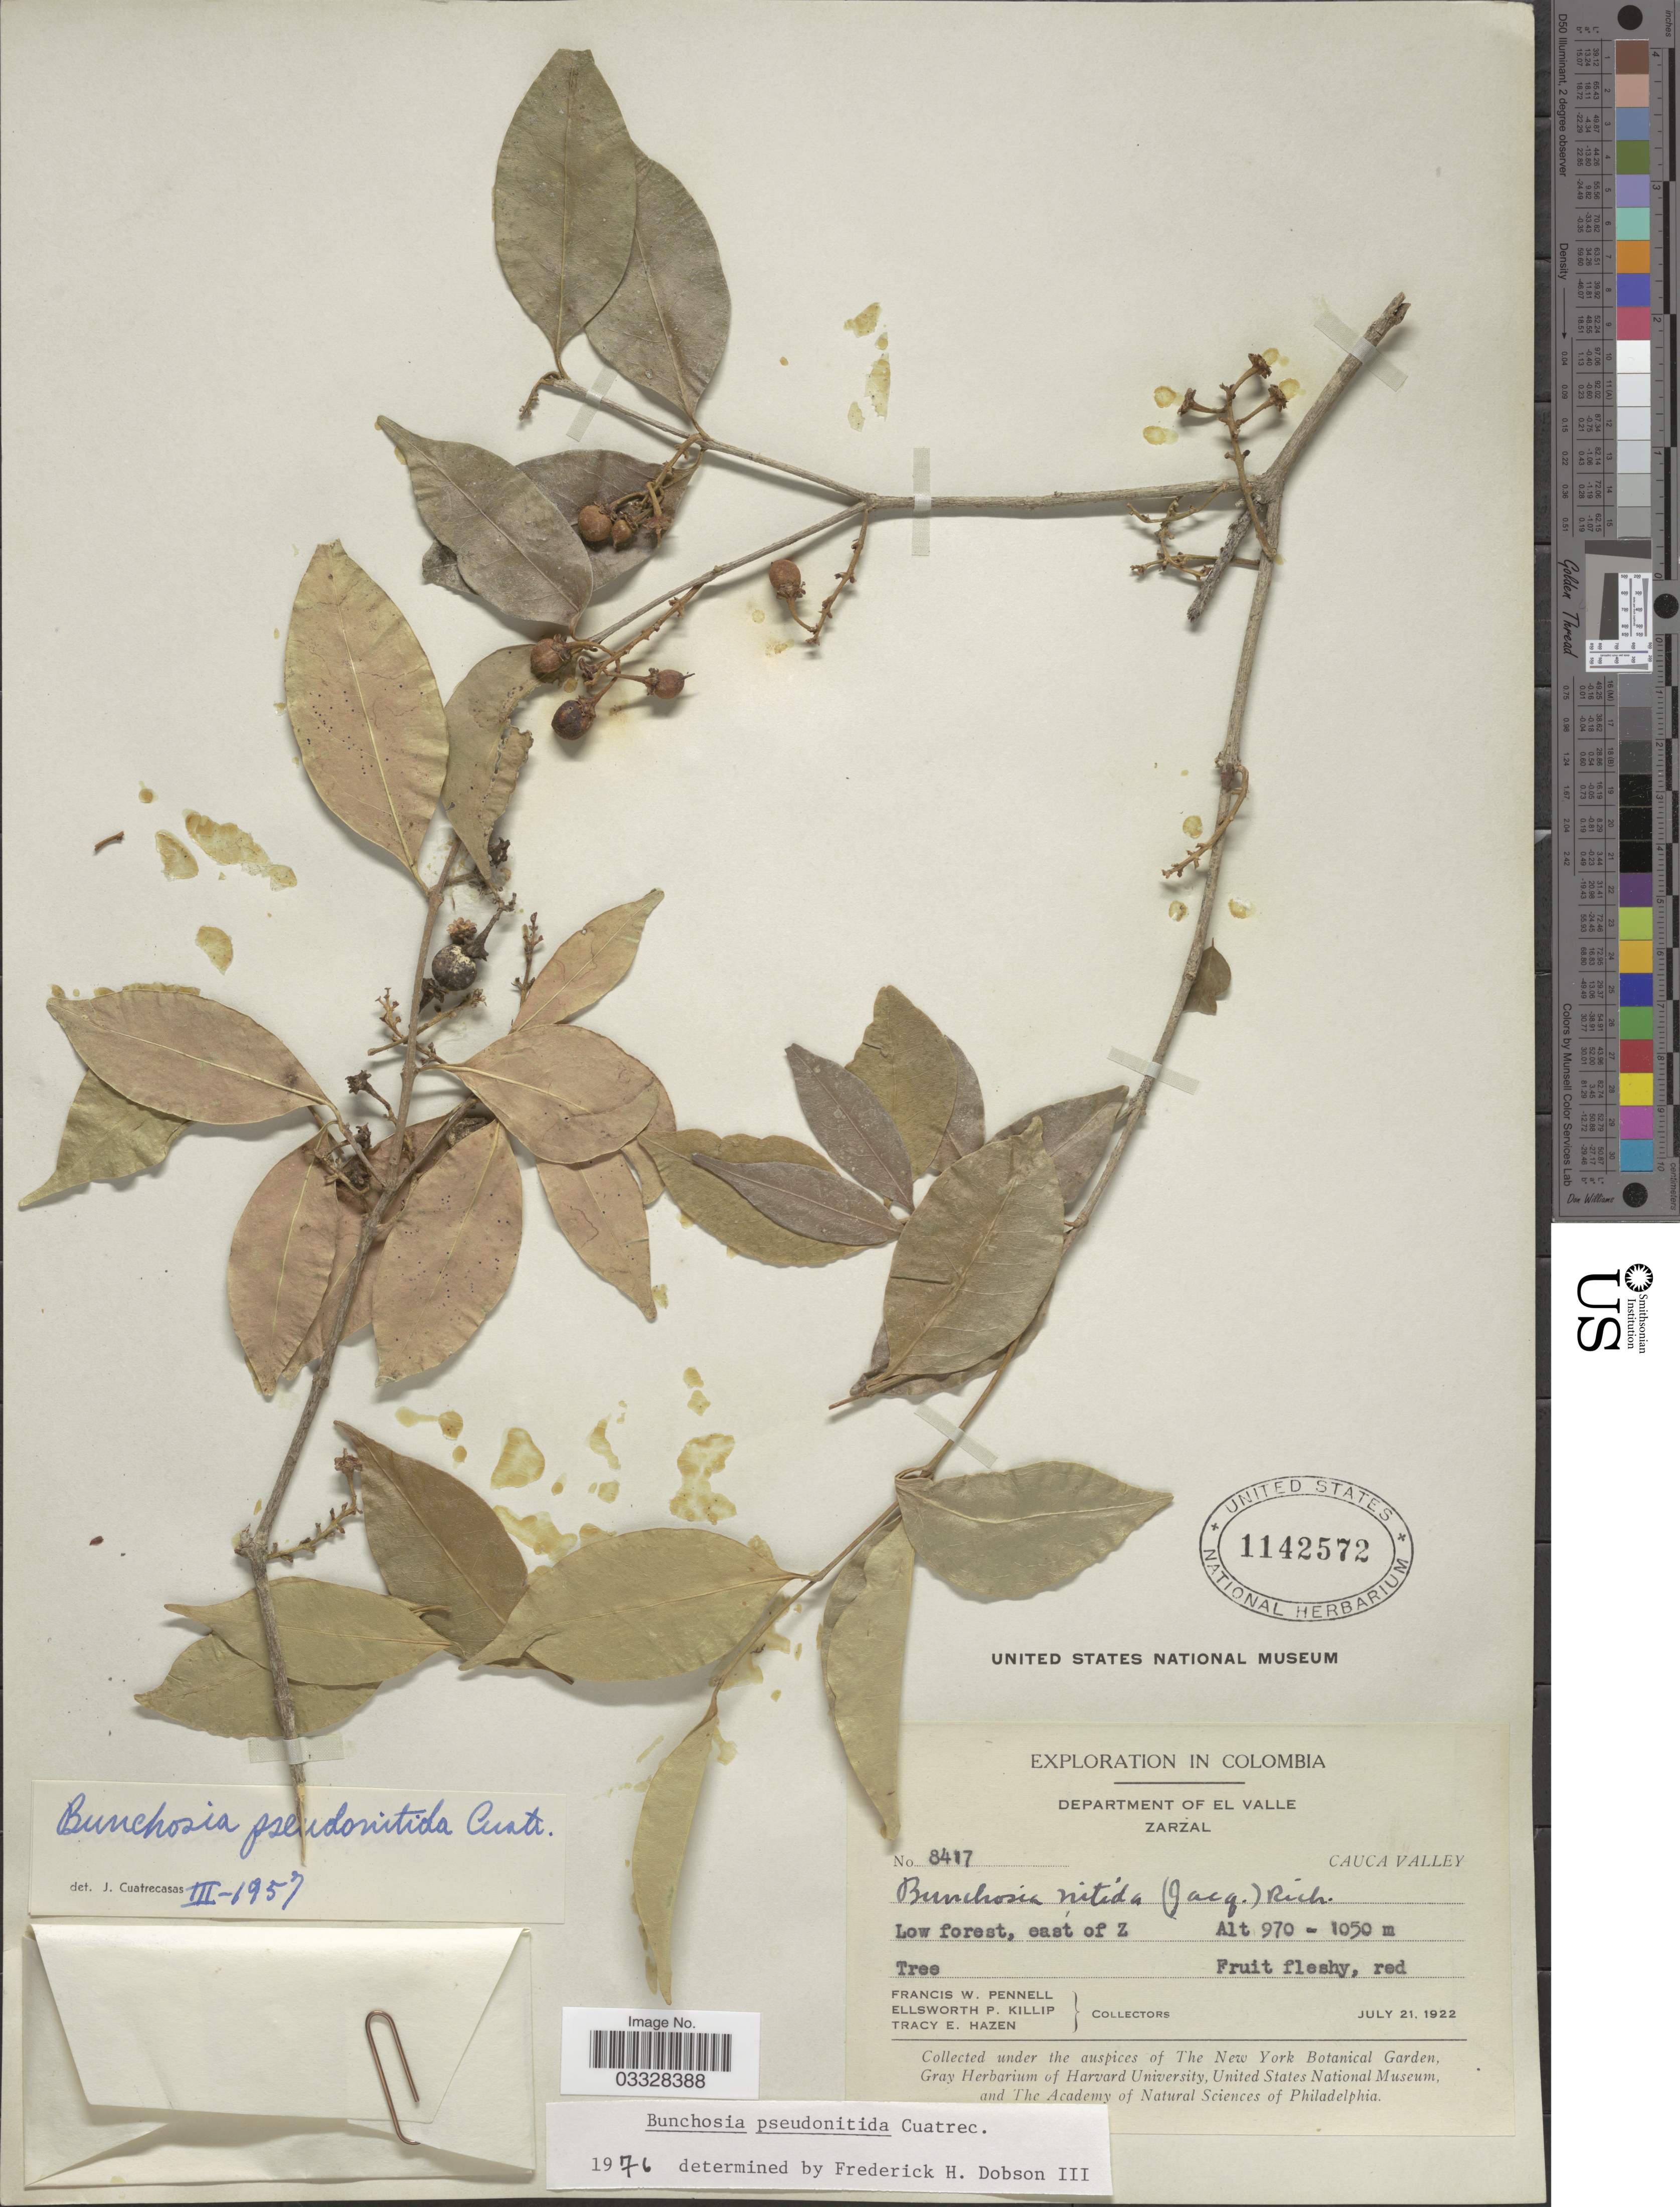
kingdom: Plantae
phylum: Tracheophyta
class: Magnoliopsida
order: Malpighiales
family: Malpighiaceae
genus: Bunchosia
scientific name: Bunchosia pseudonitida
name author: Cuatrec.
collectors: F. W. Pennell, E. P. Killip & T. E. Hazen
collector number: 8417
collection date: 1922-07-21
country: Colombia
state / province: Valle del Cauca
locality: Department of El Valle, Zarzal. Cauca Valley. Low forest, east of Z.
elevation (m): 970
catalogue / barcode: US 1142572